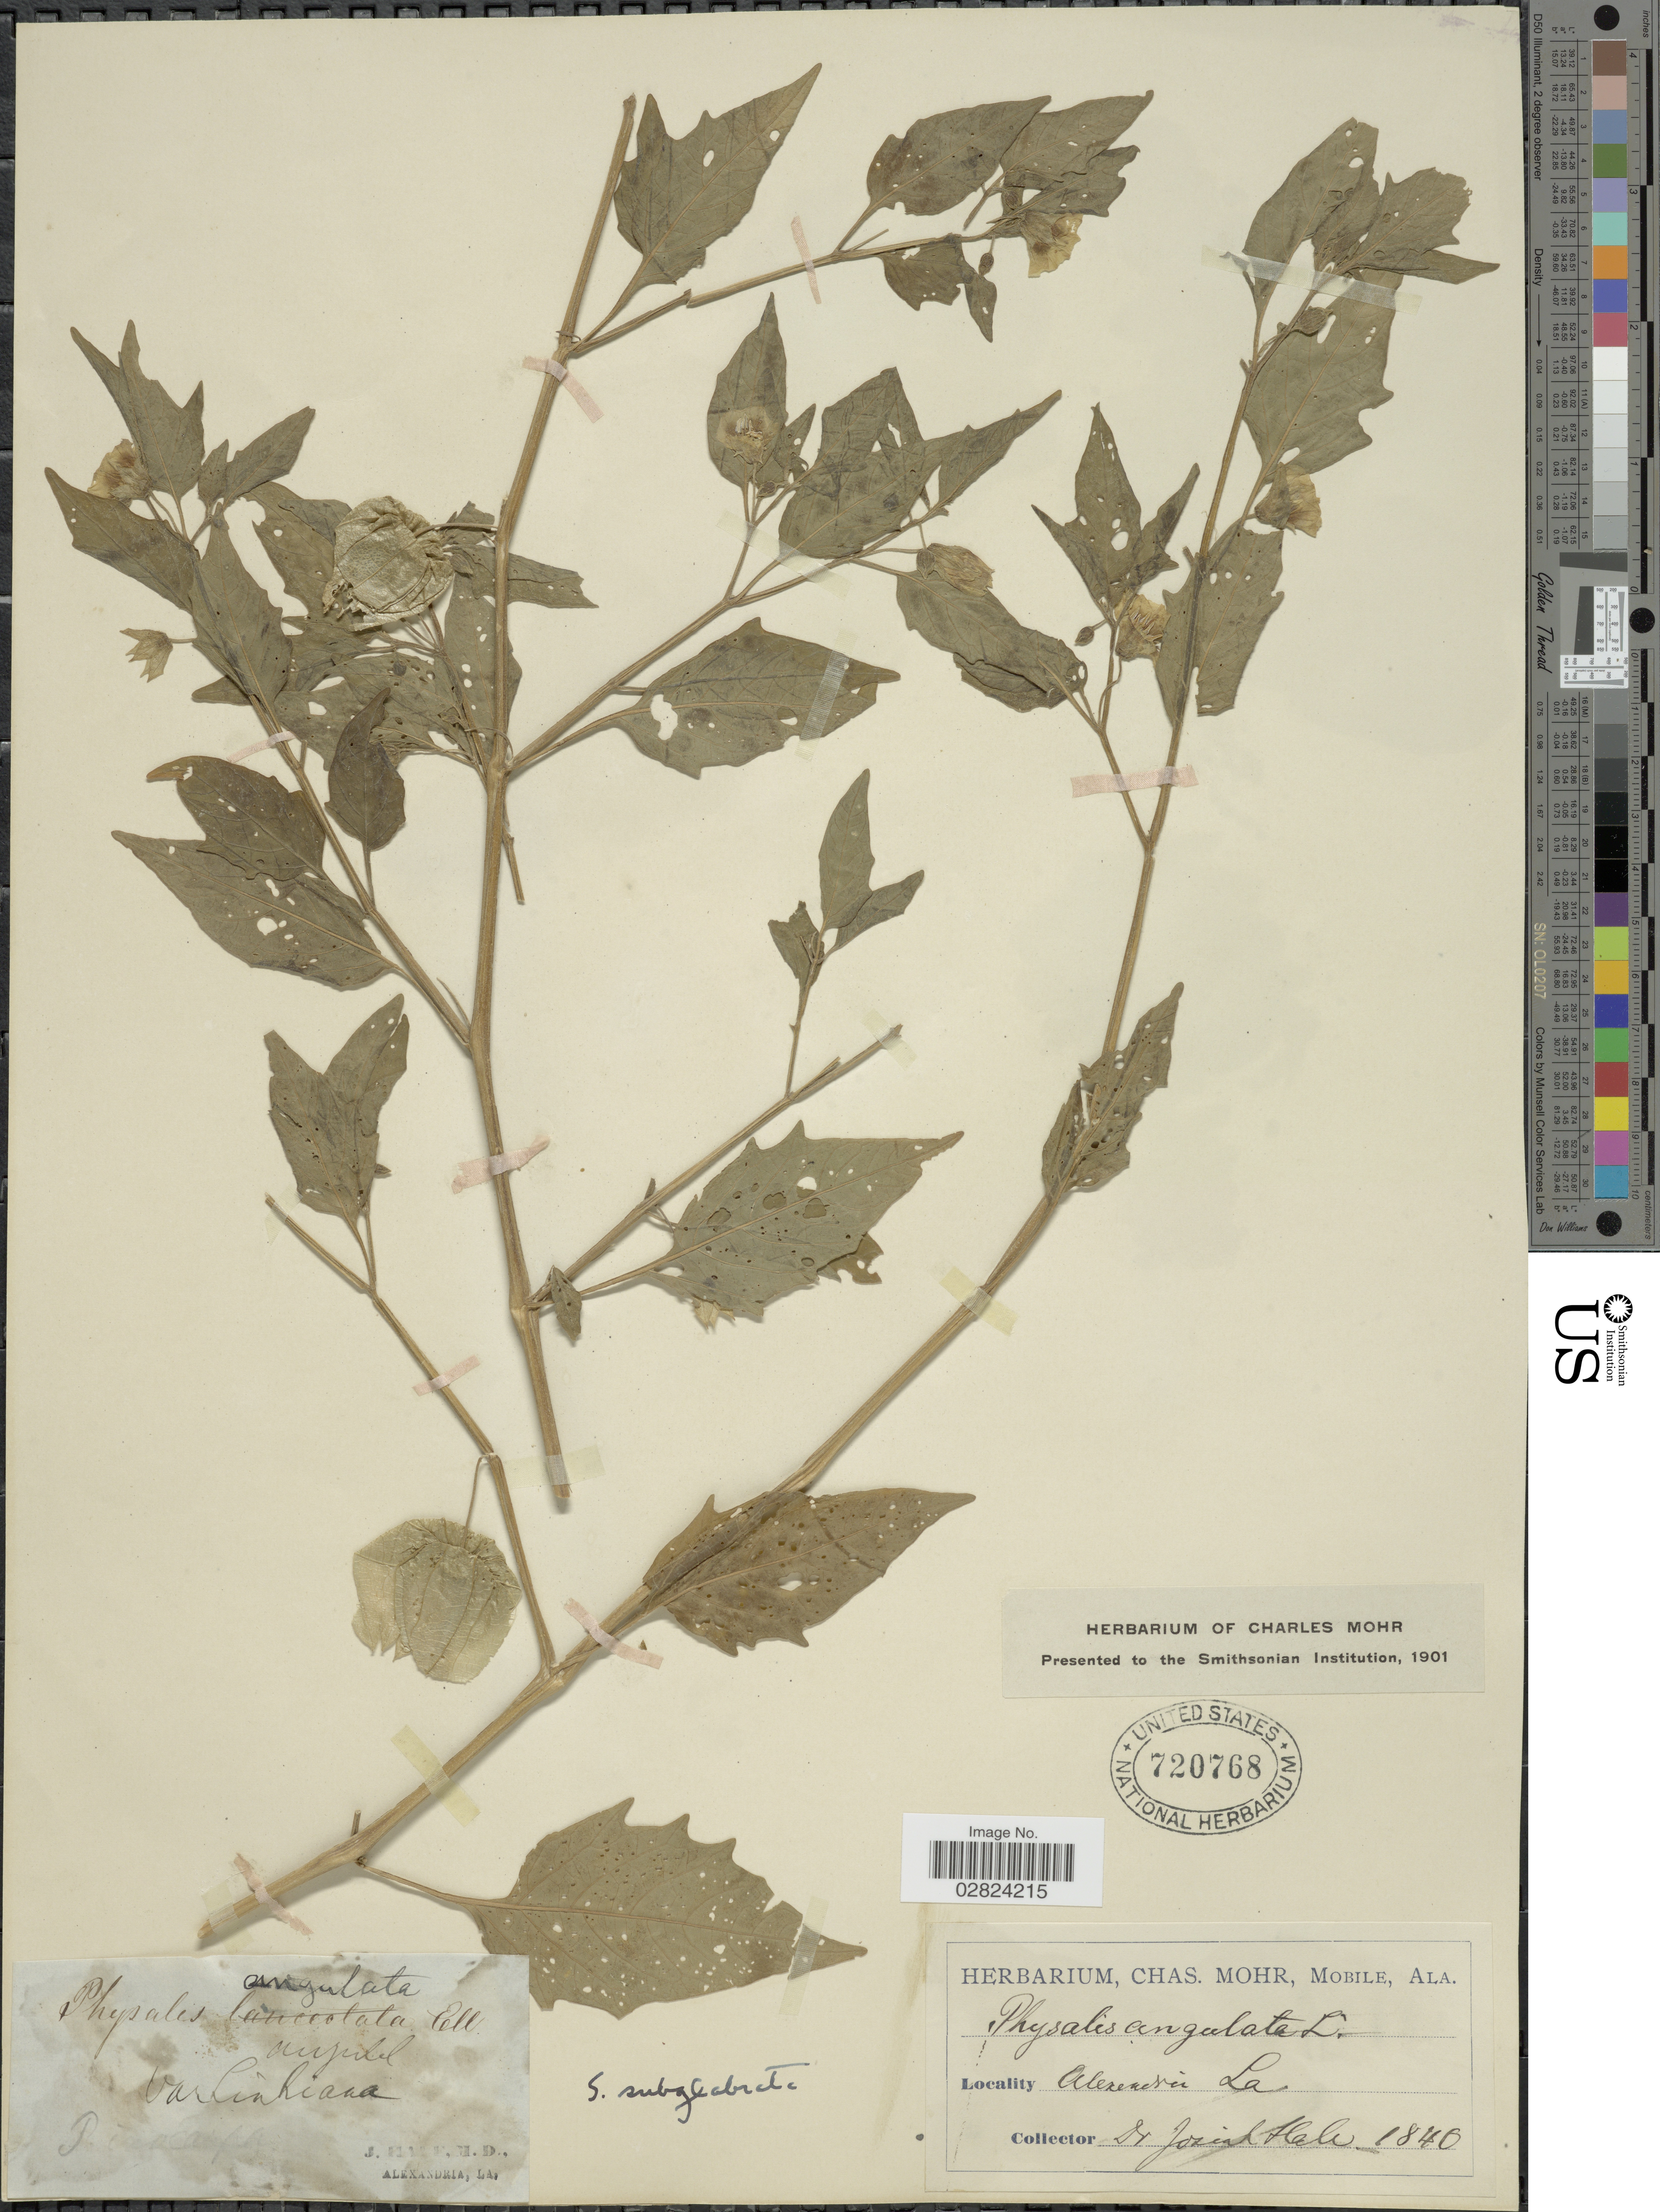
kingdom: Plantae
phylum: Tracheophyta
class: Magnoliopsida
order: Solanales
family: Solanaceae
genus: Physalis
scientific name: Physalis subglabrata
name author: Mack. & Bush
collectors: J. Hale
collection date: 1840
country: United States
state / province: Louisiana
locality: Alexandria.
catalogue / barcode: US 720768